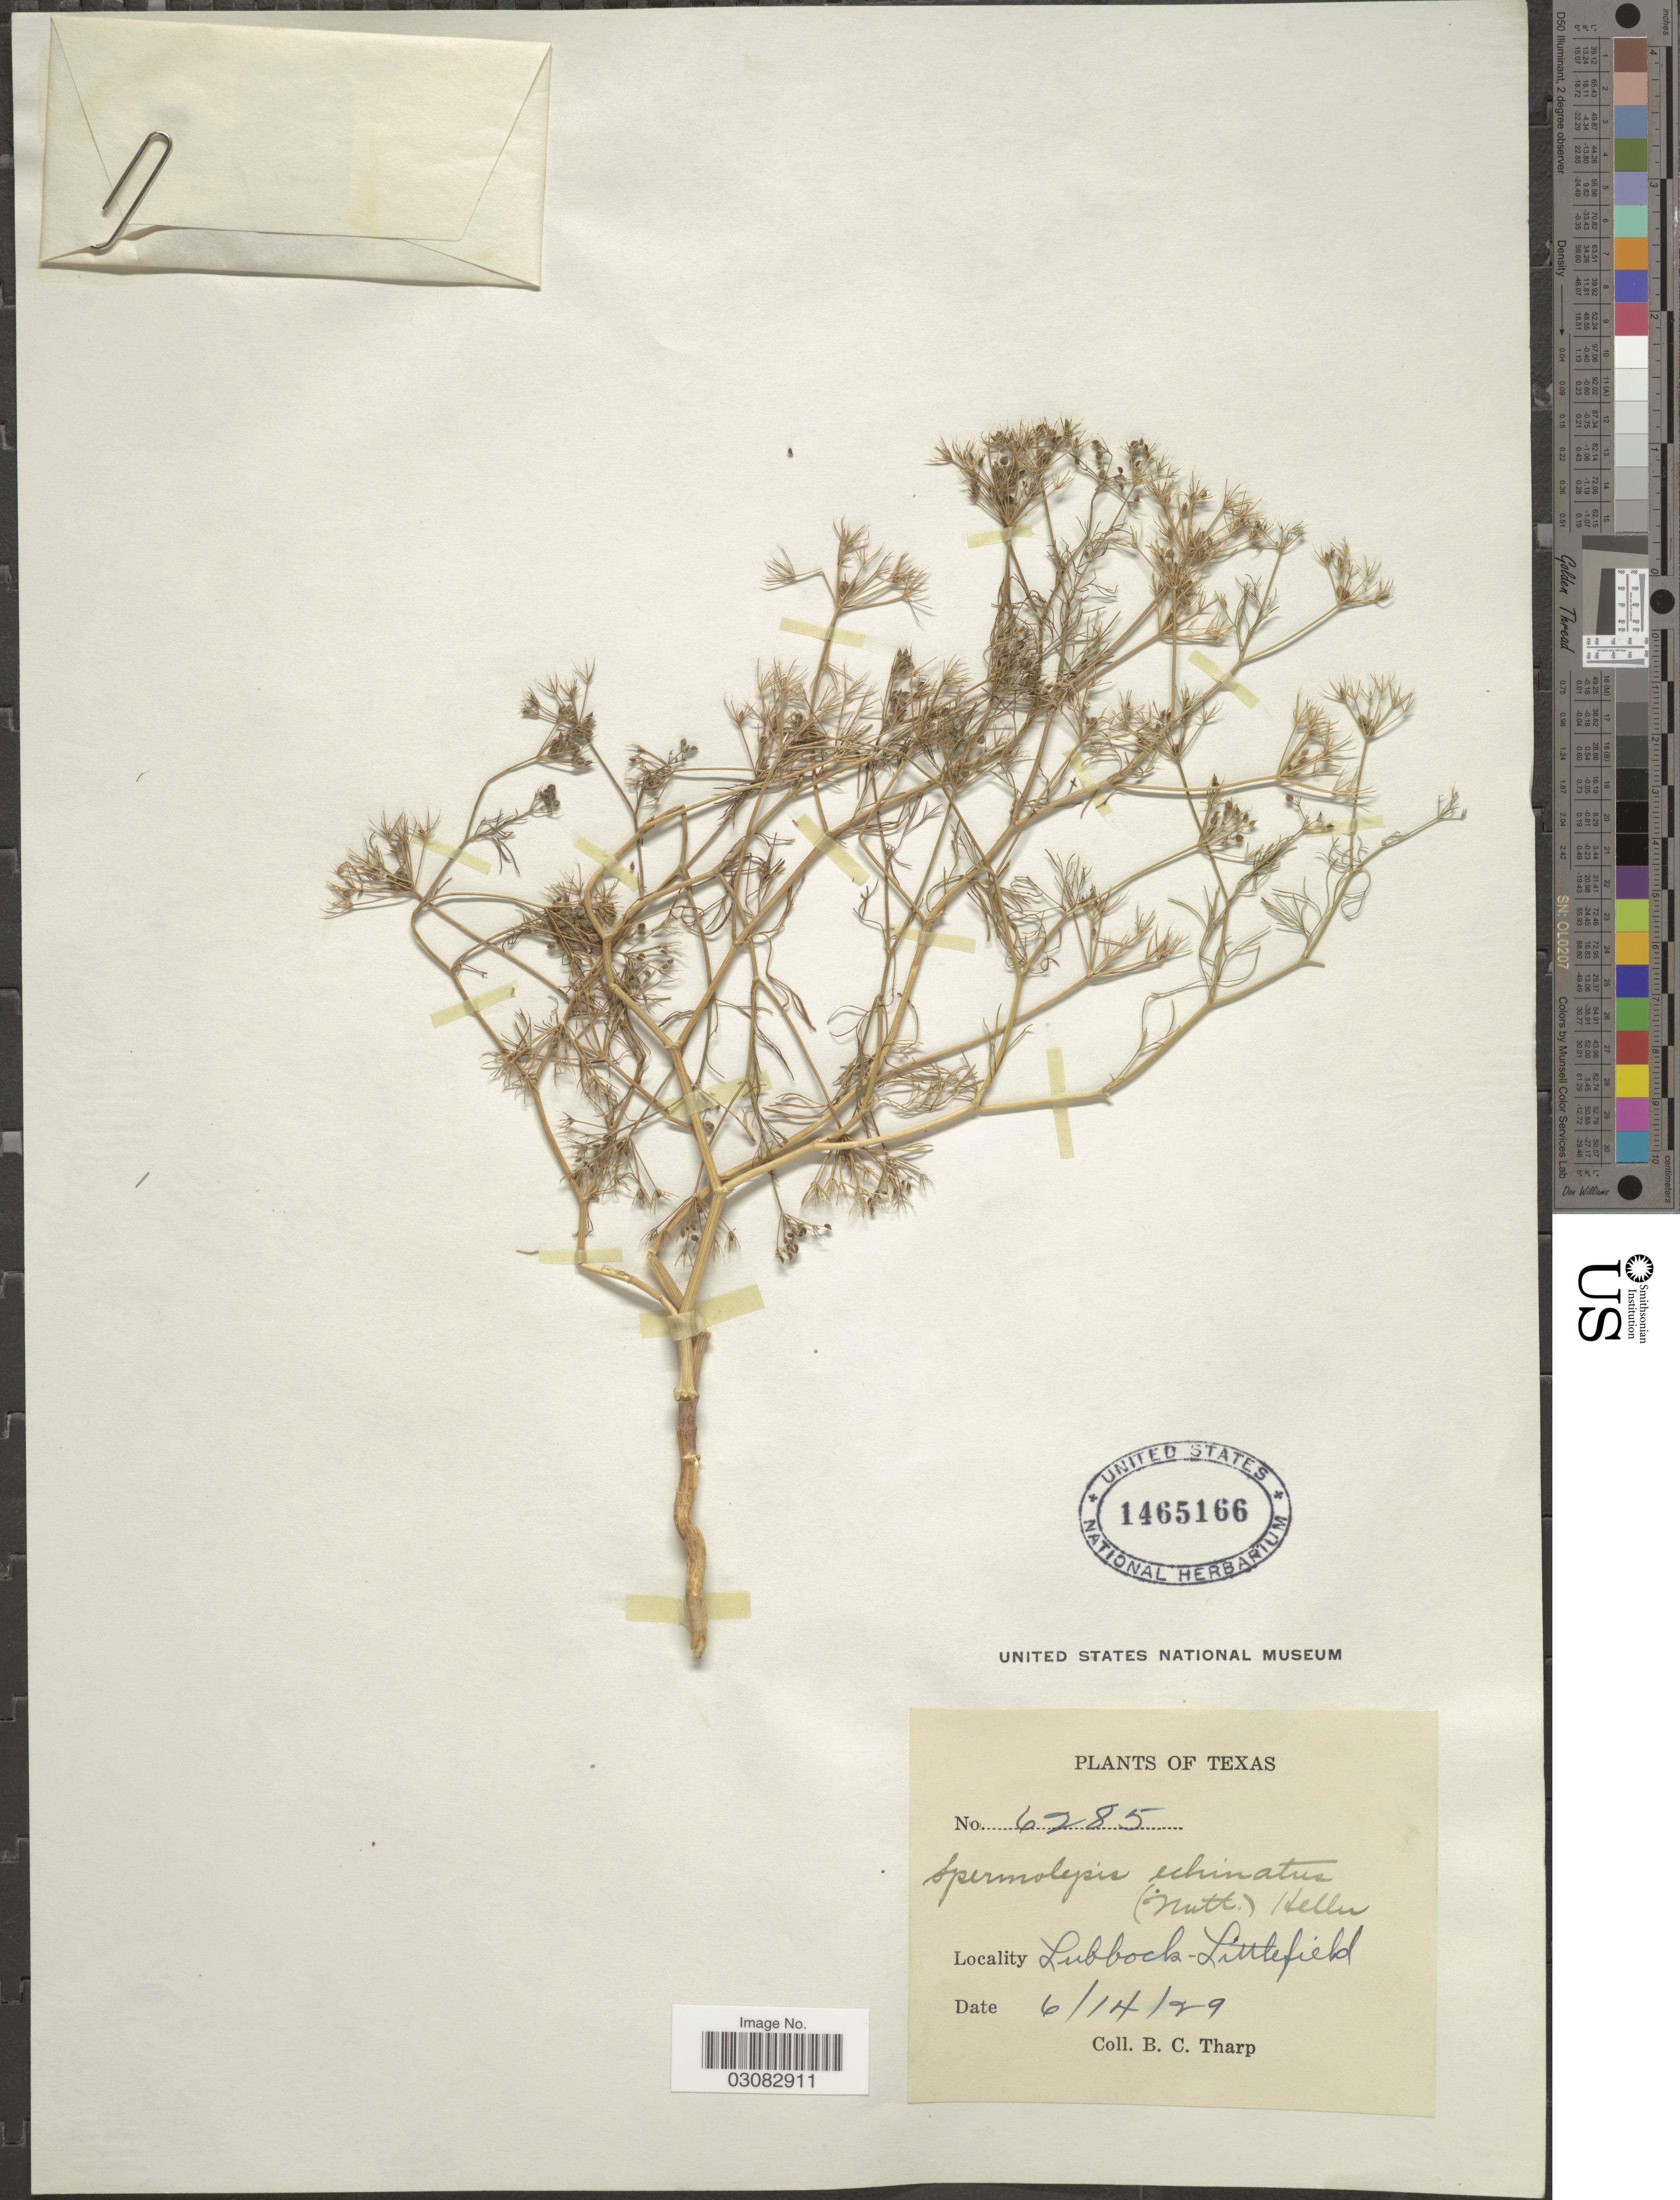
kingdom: Plantae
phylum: Tracheophyta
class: Magnoliopsida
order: Apiales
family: Apiaceae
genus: Spermolepis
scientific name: Spermolepis echinata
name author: (Nutt. ex DC.) A. Heller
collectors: B. C. Tharp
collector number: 6285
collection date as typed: Transcribed d/m/y: 14/6/29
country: United States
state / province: Texas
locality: Lubbock-Littlefield.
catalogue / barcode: US 1465166